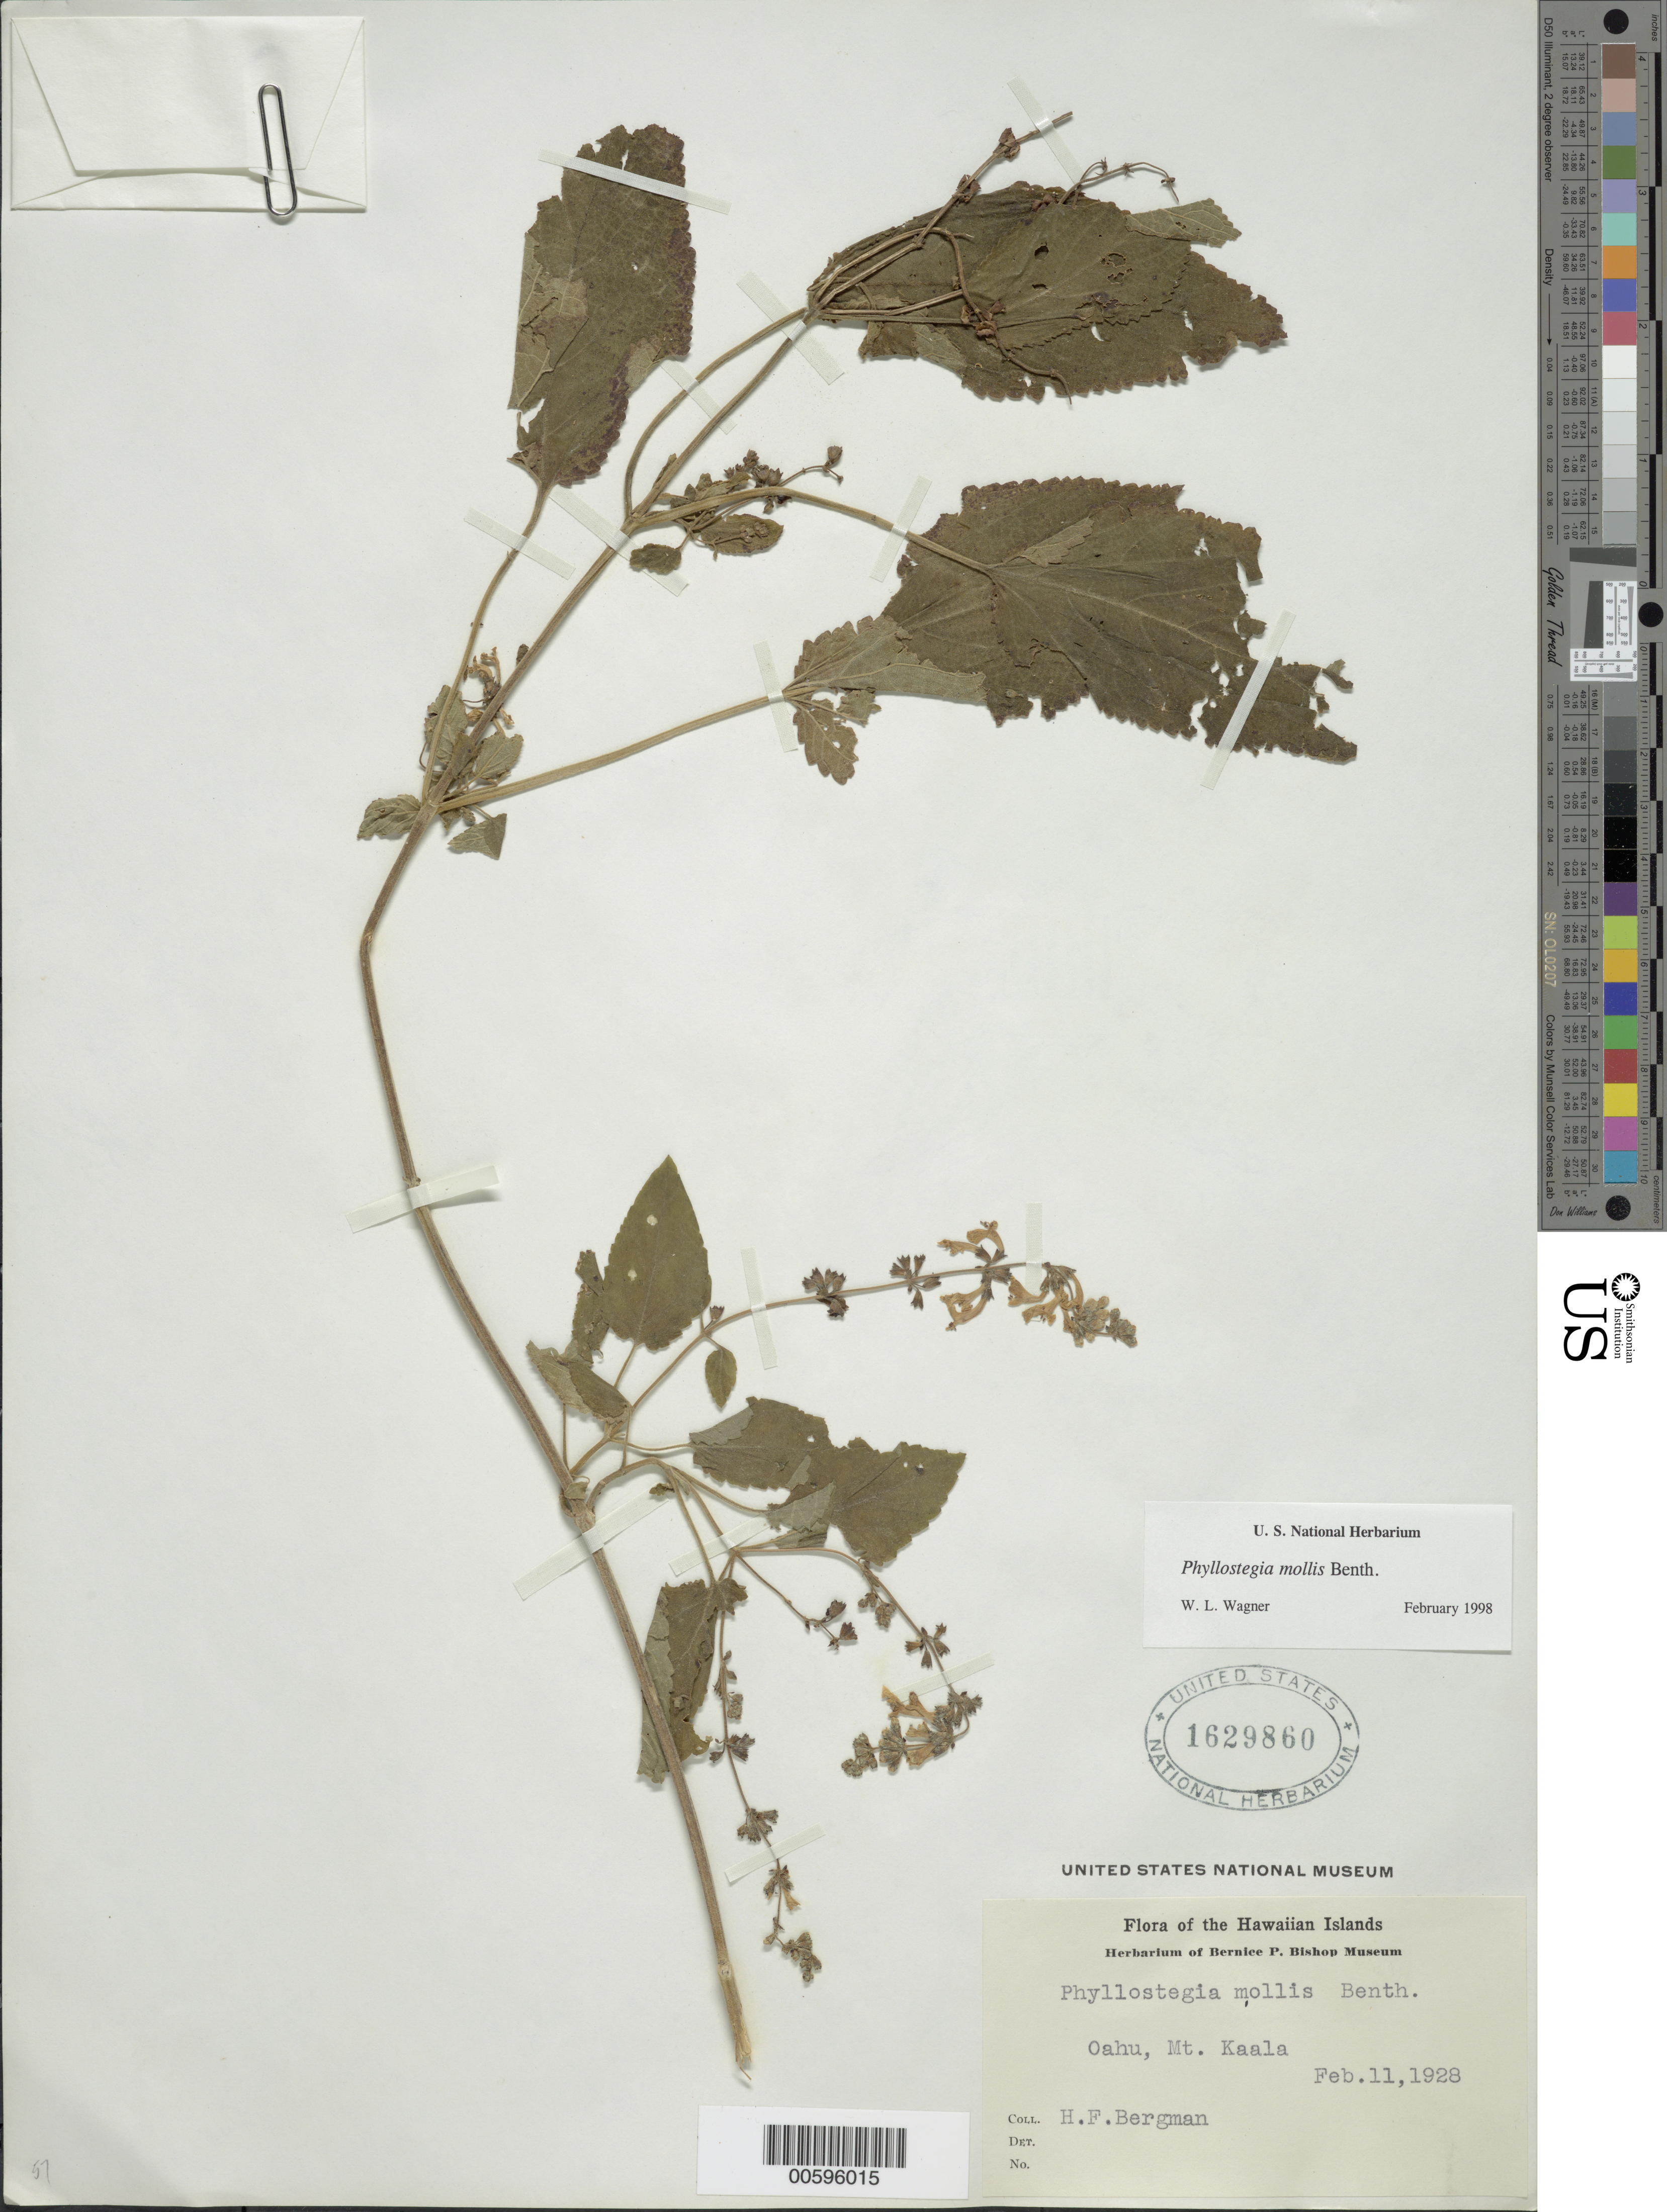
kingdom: Plantae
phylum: Tracheophyta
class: Magnoliopsida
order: Lamiales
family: Lamiaceae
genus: Phyllostegia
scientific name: Phyllostegia mollis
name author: Benth.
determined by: Wagner, W. L., (BOT), Smithsonian Institution - National Museum of Natural History (UNITED STATES)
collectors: H. Bergman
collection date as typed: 11 Feb 1928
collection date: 1928-02-11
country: United States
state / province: Hawaii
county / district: Honolulu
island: Oahu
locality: Mt Kaala.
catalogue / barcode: US 1629860